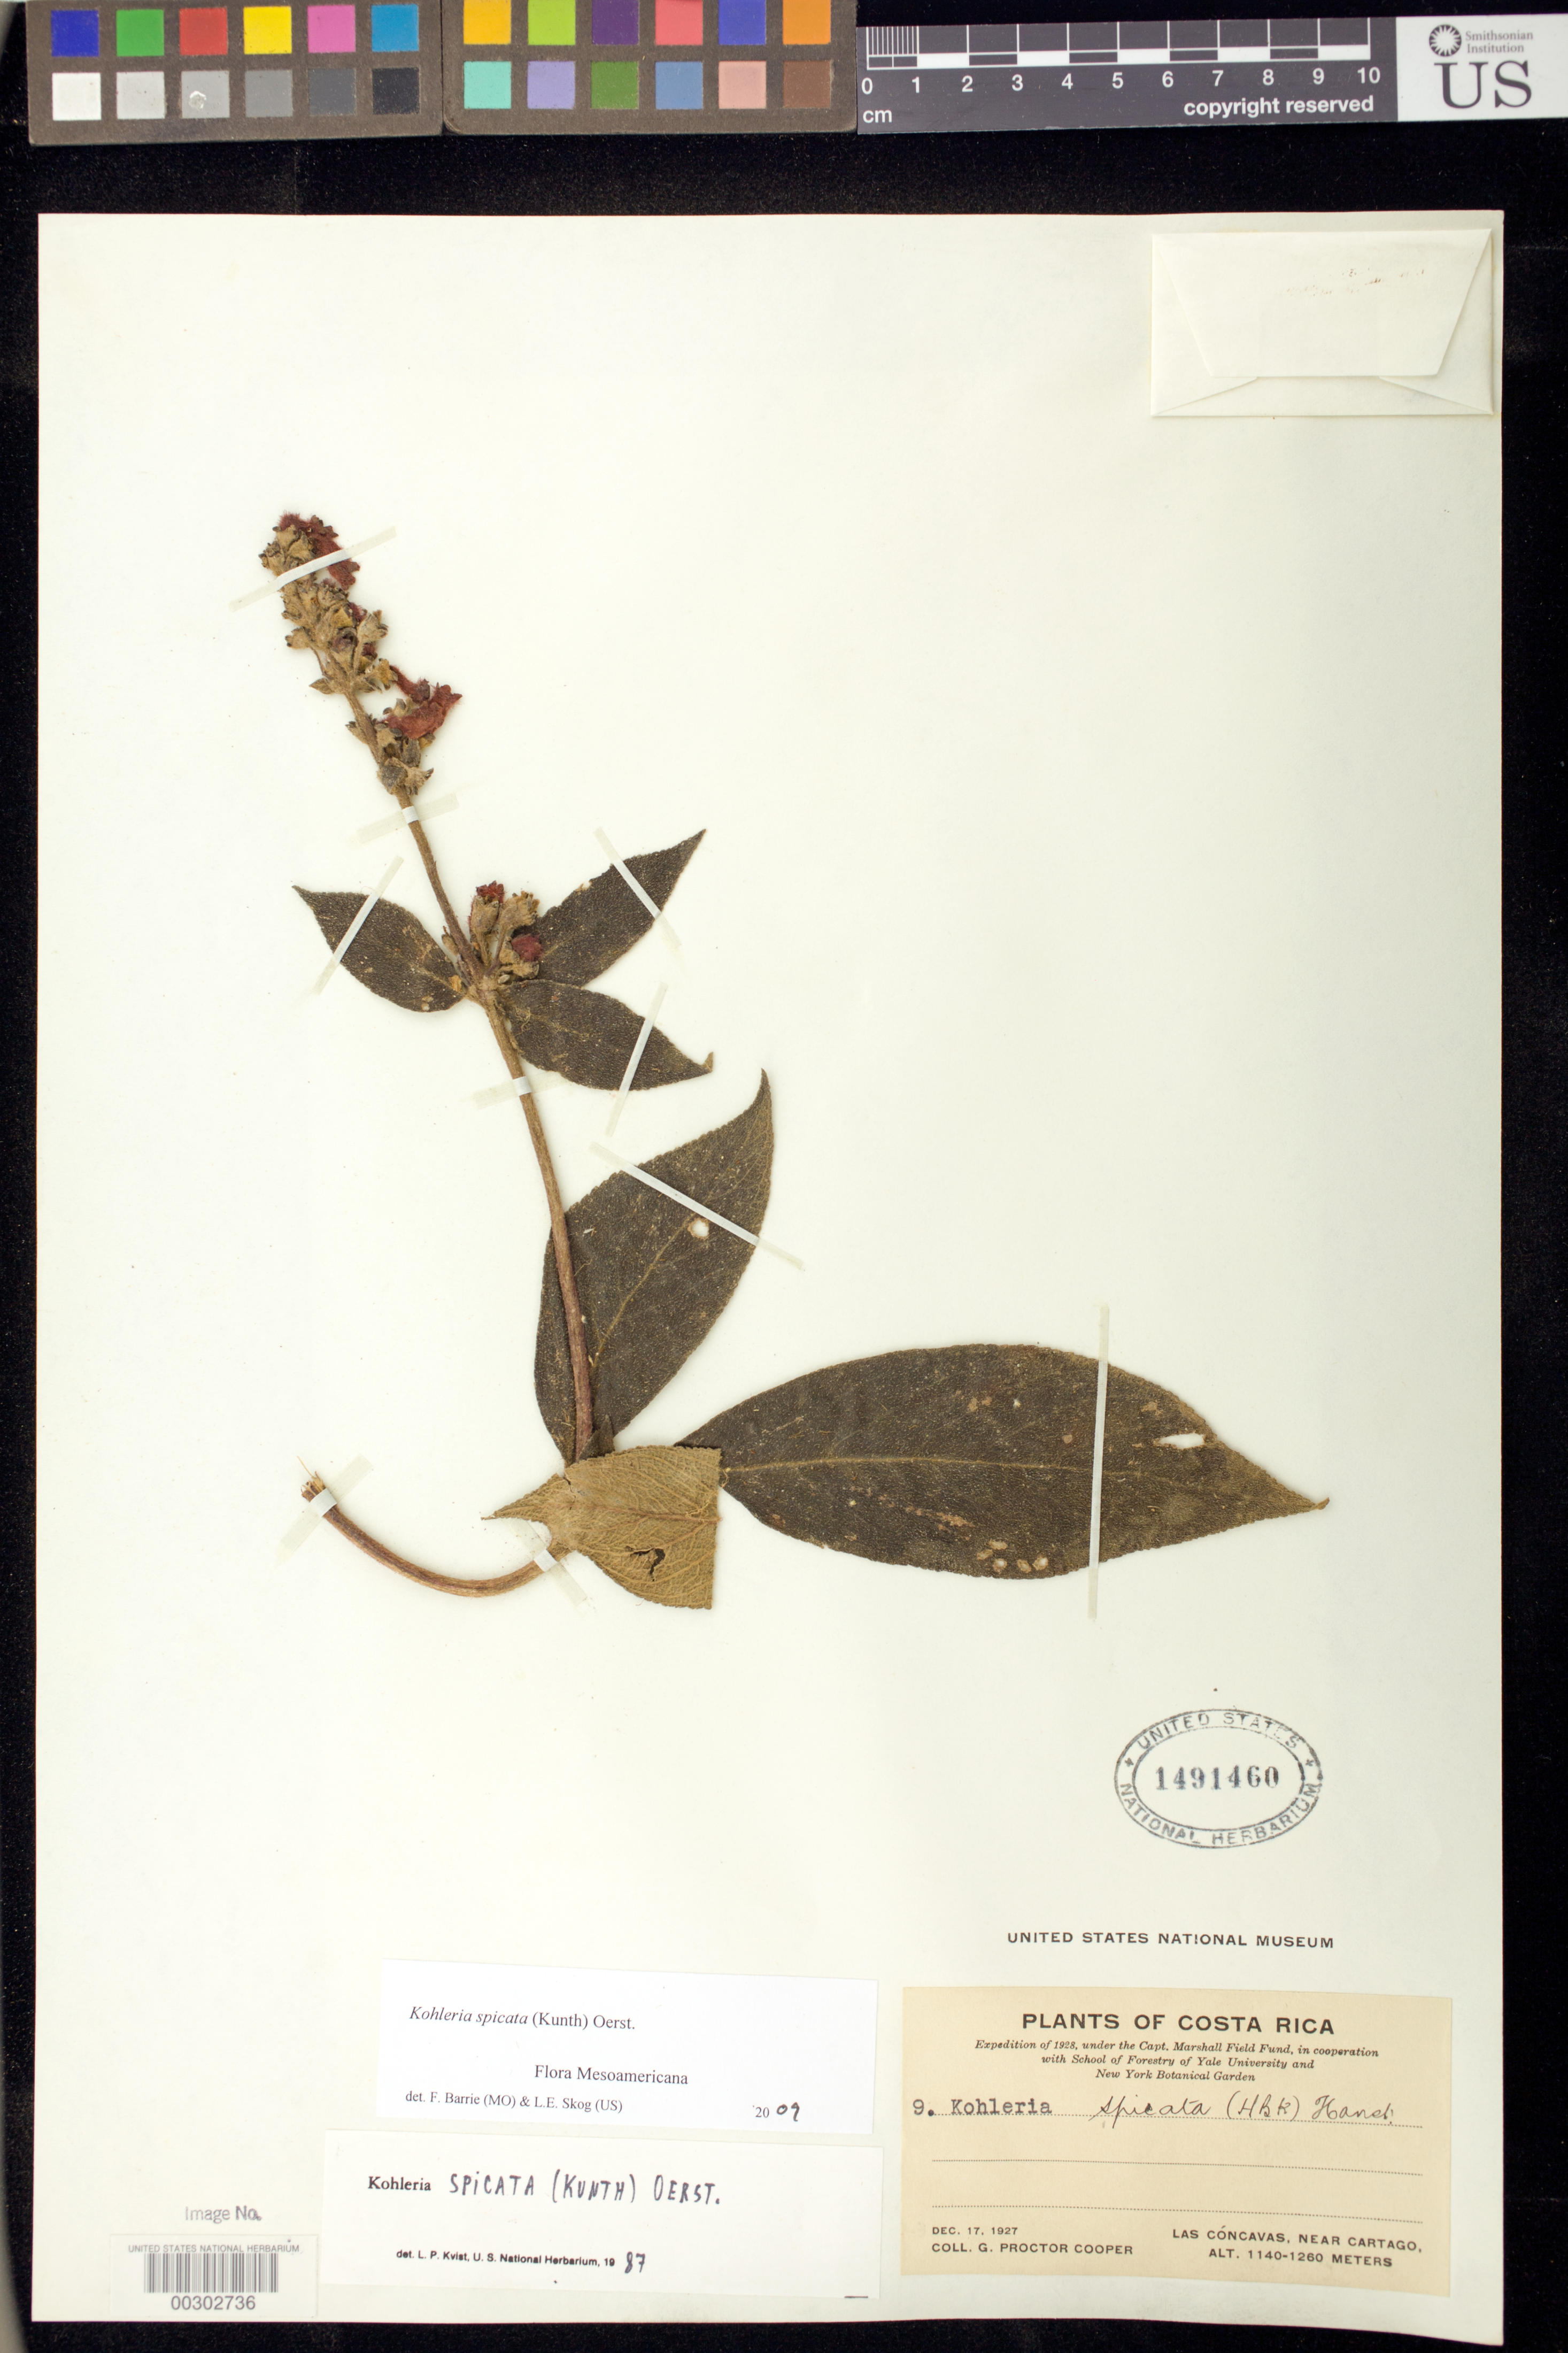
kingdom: Plantae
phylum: Tracheophyta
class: Magnoliopsida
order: Lamiales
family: Gesneriaceae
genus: Kohleria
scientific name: Kohleria spicata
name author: (Kunth) Oerst.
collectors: G. Cooper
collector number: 9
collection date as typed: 17 Dec 1927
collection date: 1927-12-17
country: Costa Rica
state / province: Cartago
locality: Las Concavas, near Cartago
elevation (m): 1140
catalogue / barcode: US 1491460